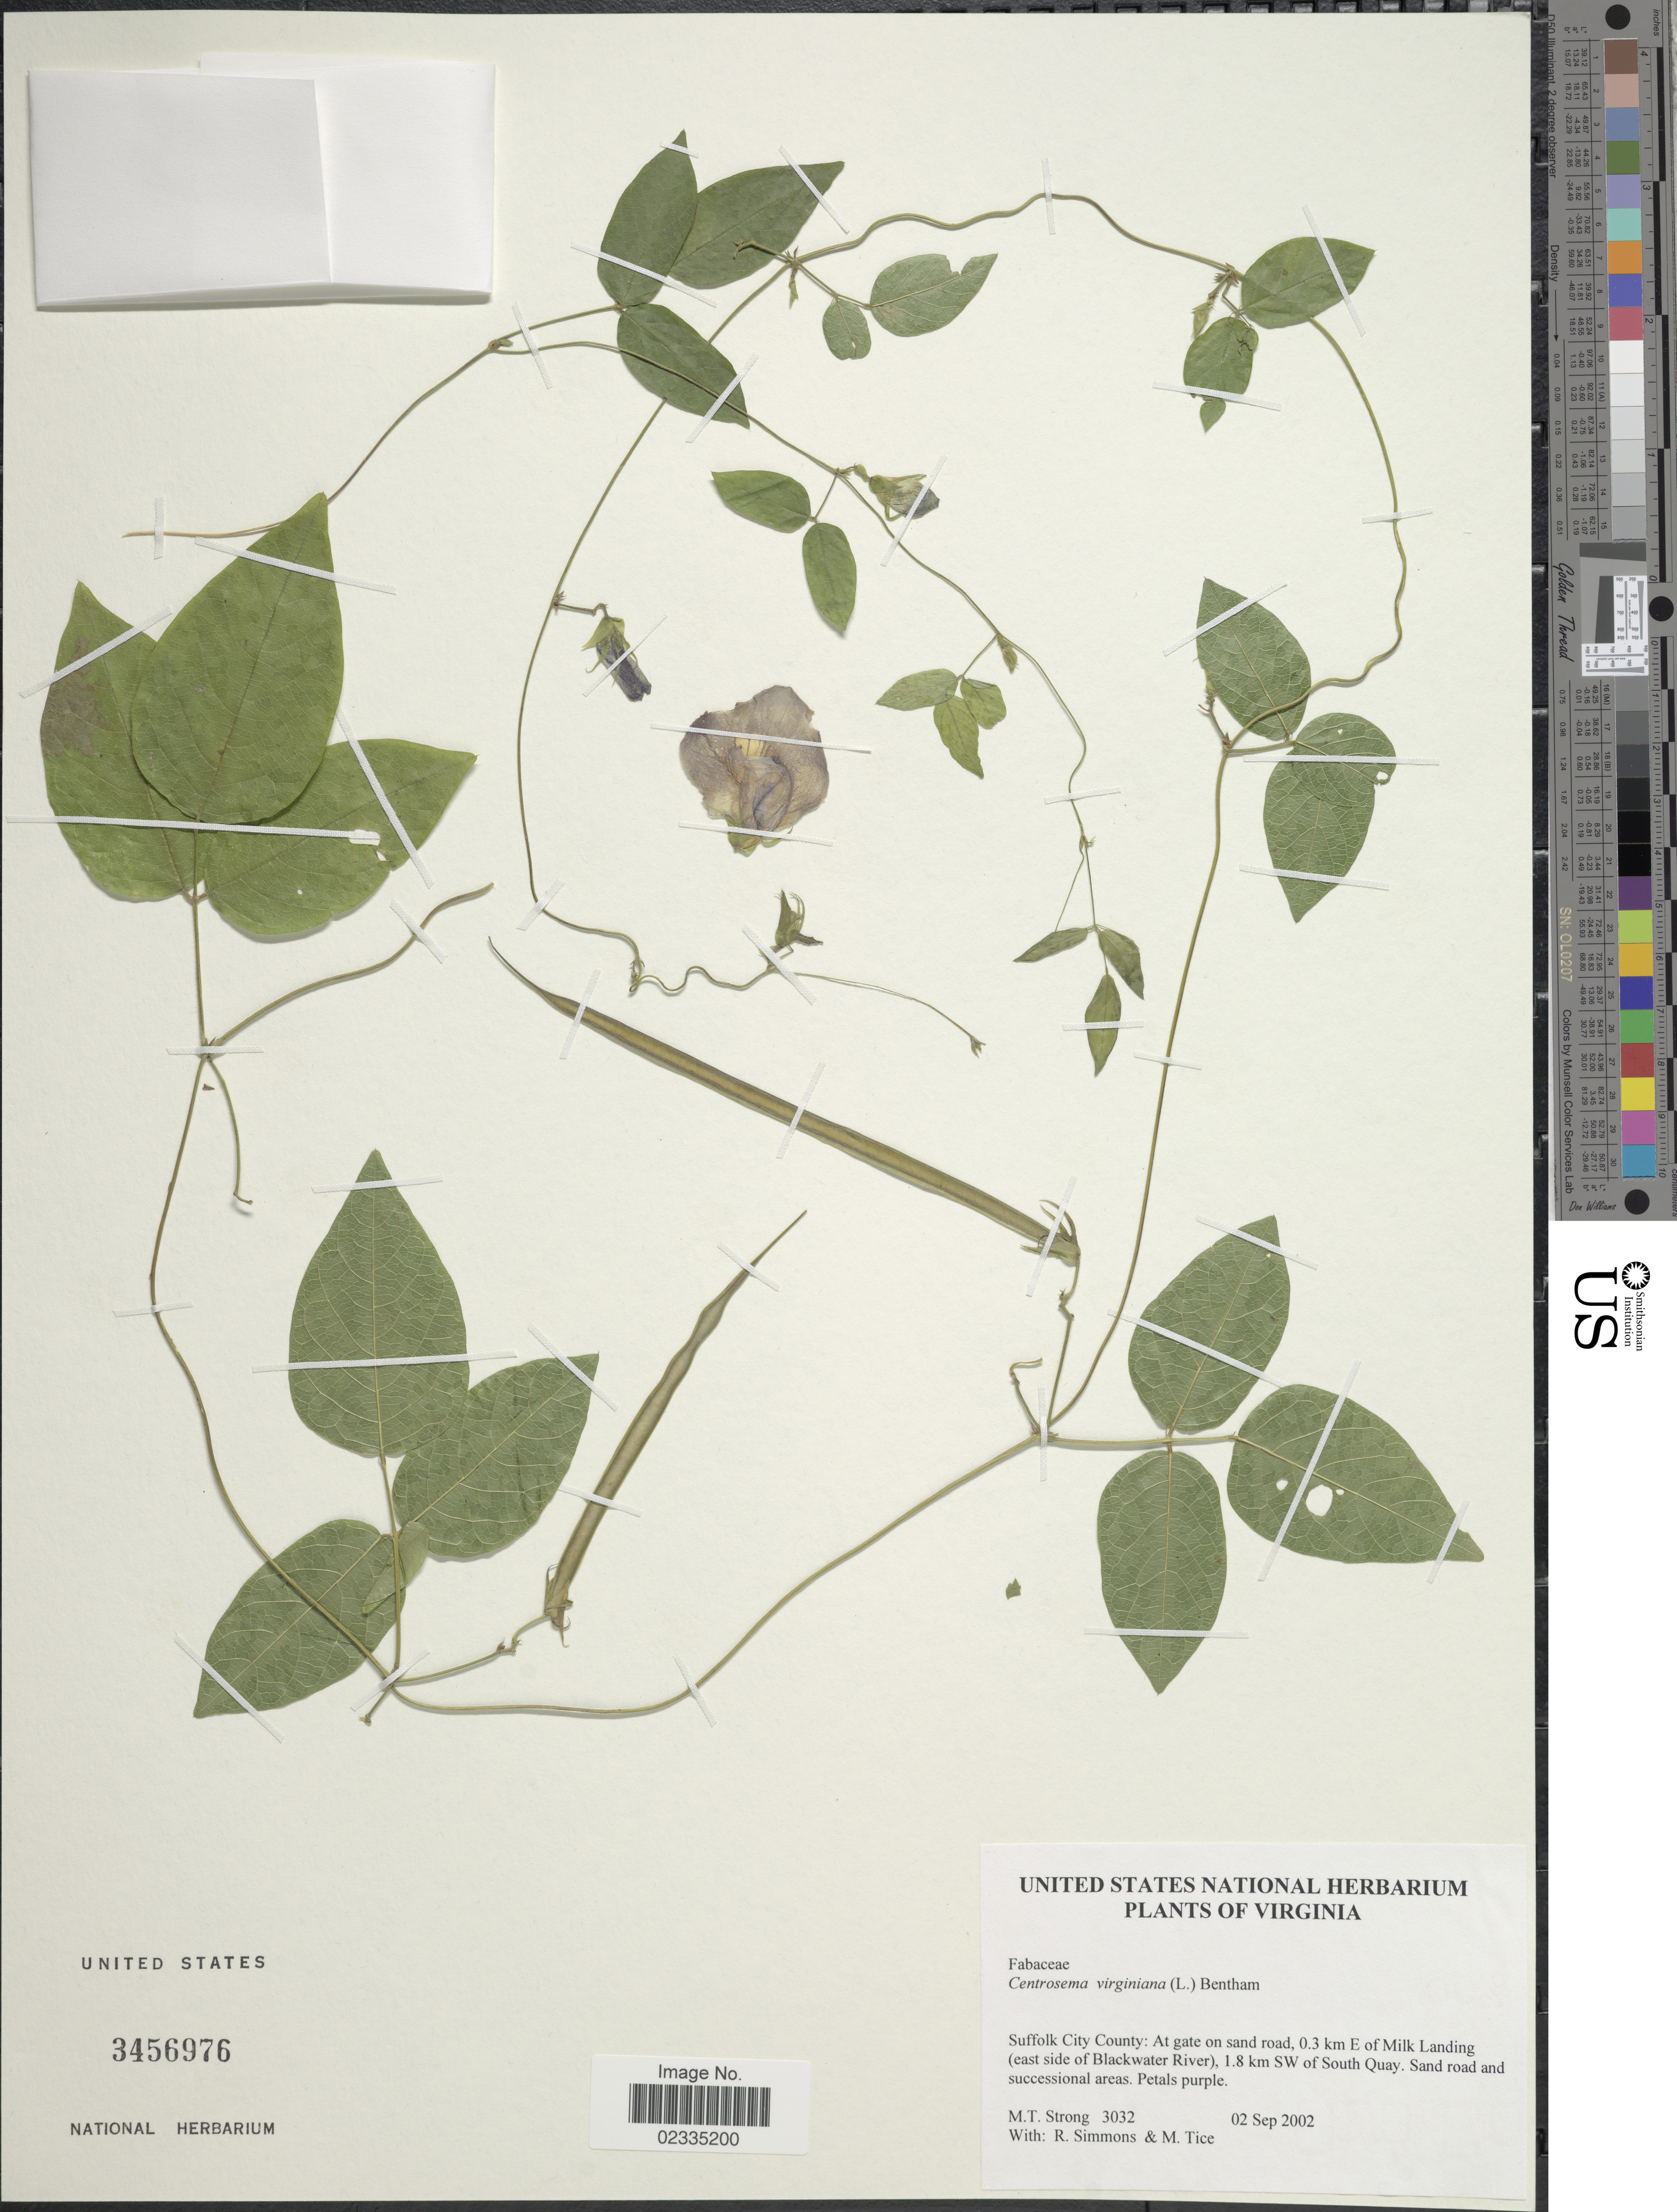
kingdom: Plantae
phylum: Tracheophyta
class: Magnoliopsida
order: Fabales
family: Fabaceae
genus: Centrosema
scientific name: Centrosema virginianum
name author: (L.) Benth.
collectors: M. T. Strong, R. Simmons & M. Tice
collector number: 3032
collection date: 2002-09-02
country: United States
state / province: Virginia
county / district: City of Suffolk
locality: Suffolk City County: At gate on sand road, 0.3 km E of Milk Landing (east side of Blackwater River), 1.8 km SW of South Quay. Sand road and successional areas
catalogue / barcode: US 3456976